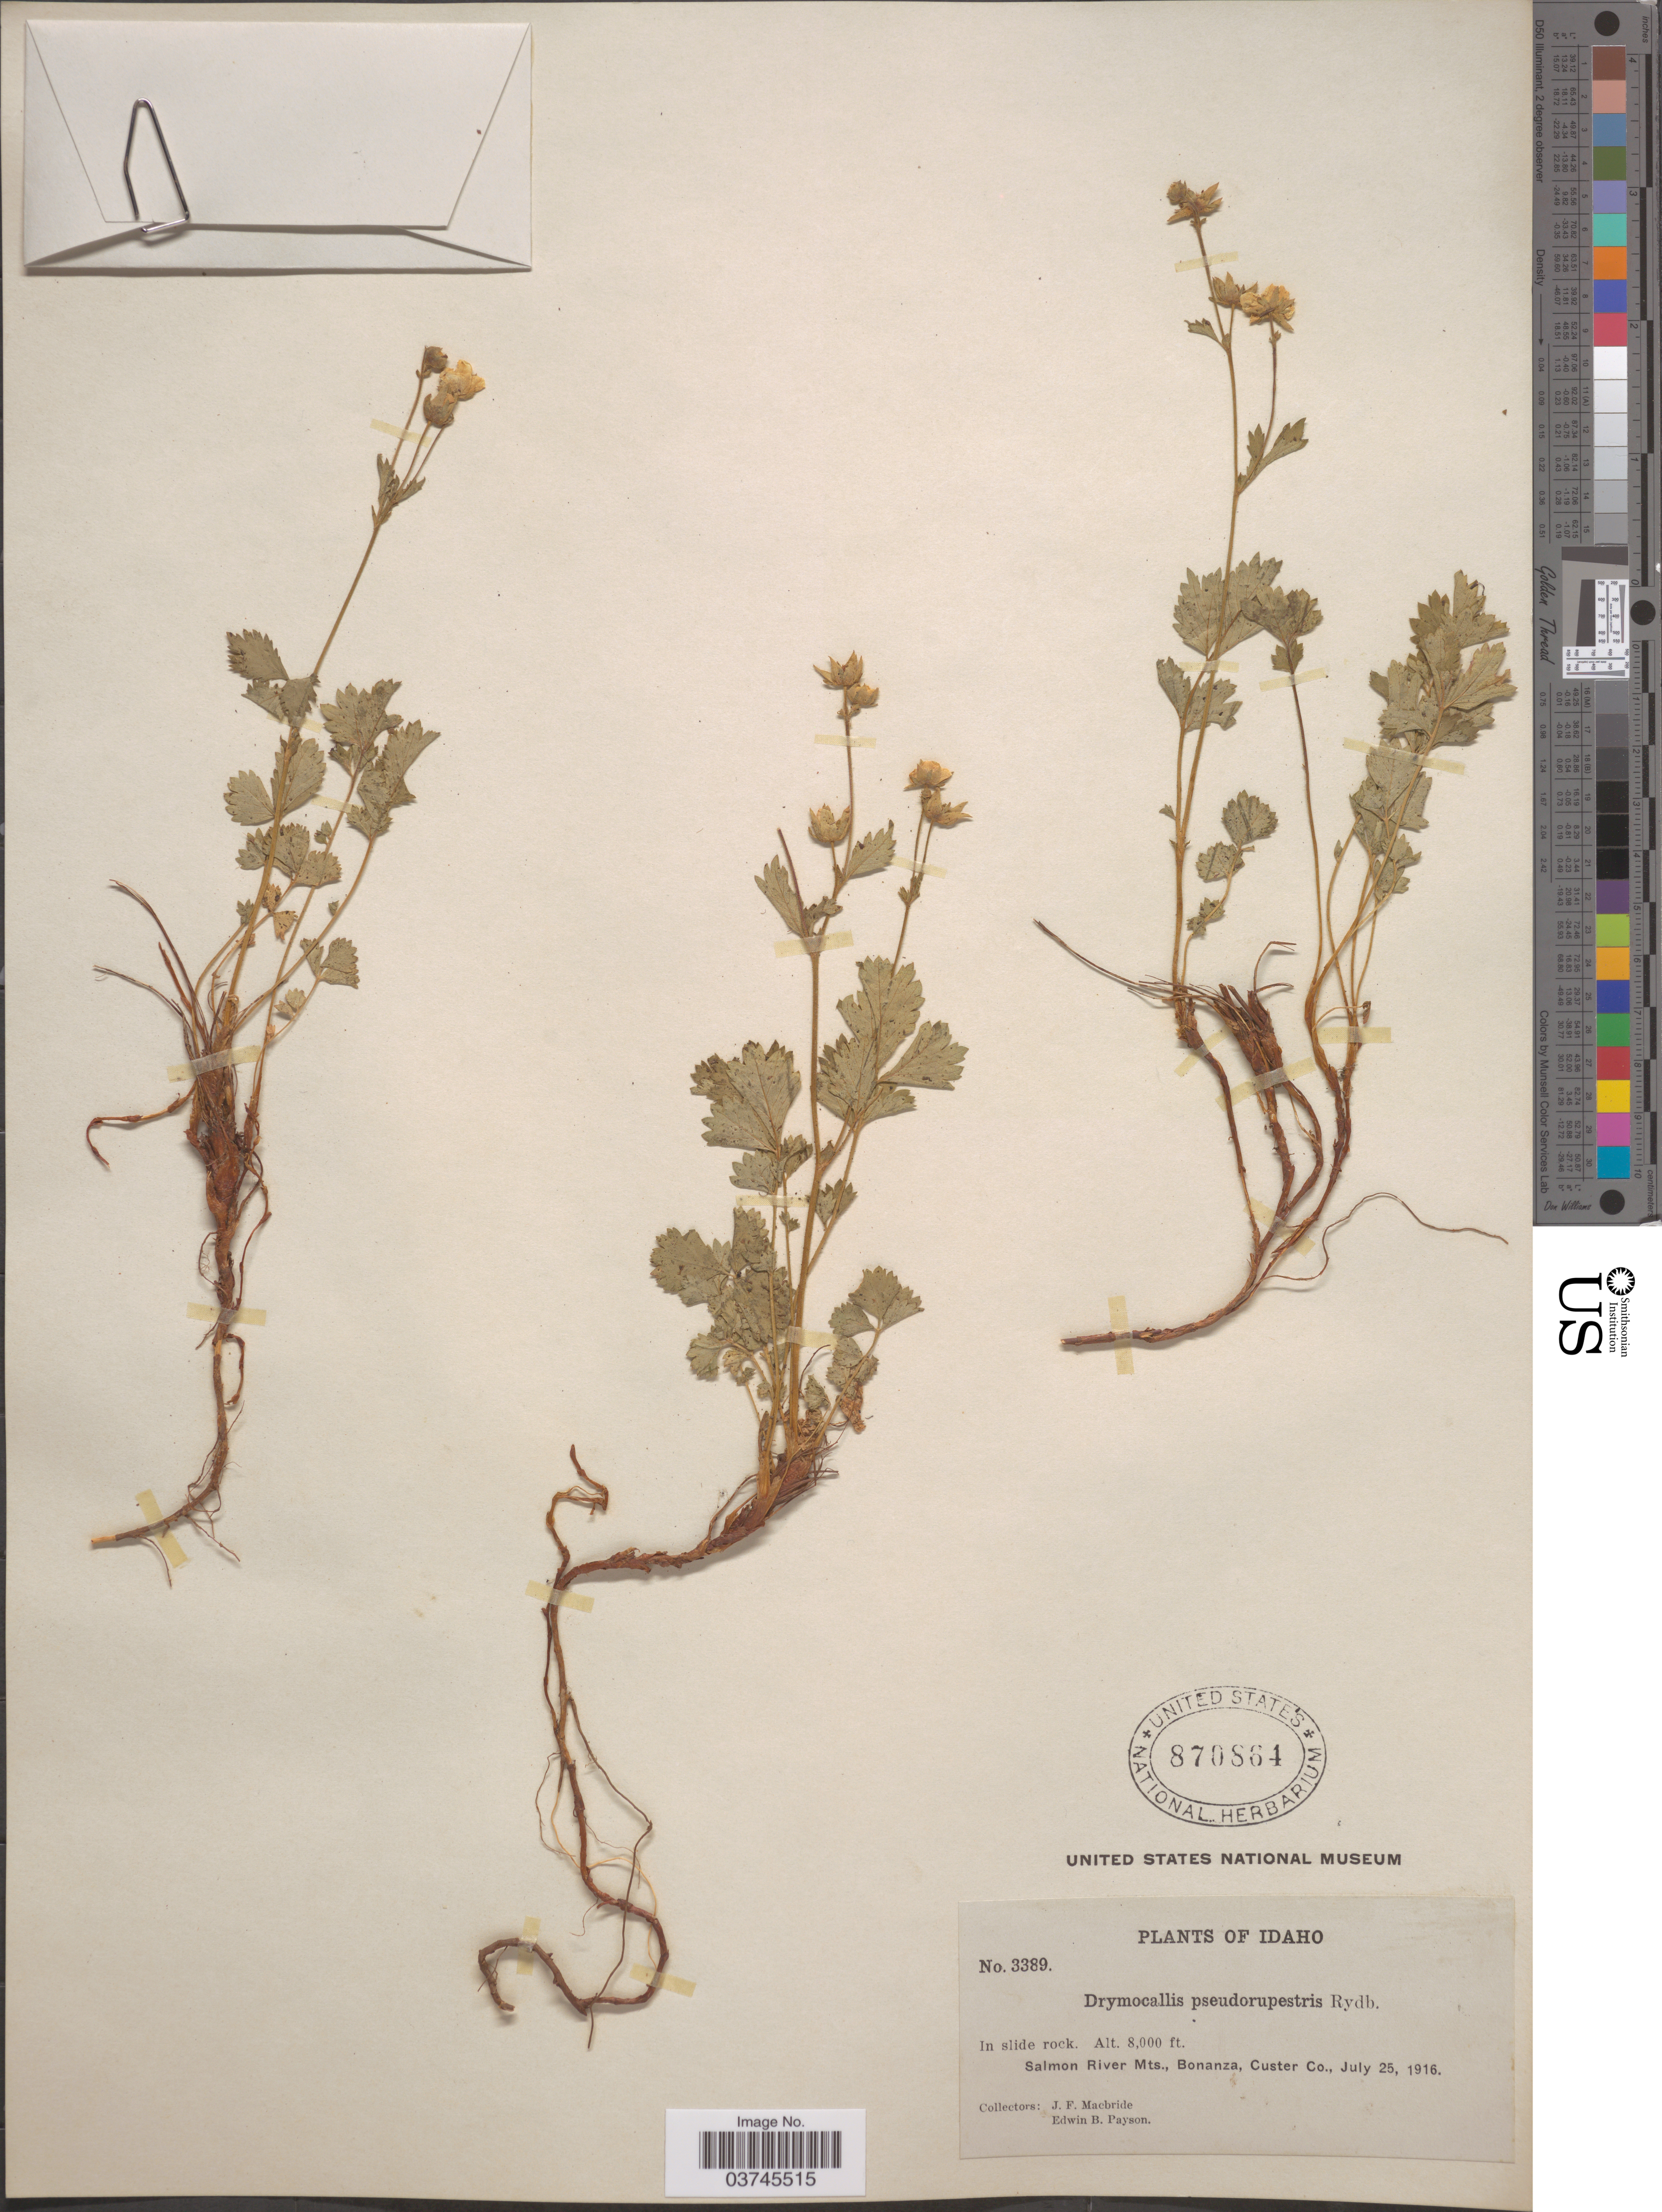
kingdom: Plantae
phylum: Tracheophyta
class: Magnoliopsida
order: Rosales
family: Rosaceae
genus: Drymocallis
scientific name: Drymocallis pseudorupestris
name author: (Rydb.) Rydb.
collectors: J. F. Macbride & E. B. Payson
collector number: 3389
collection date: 1916-07-25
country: United States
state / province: Idaho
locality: Salmon River Mts, Bonanza, Custer Co.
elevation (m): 2438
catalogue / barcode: US 870864